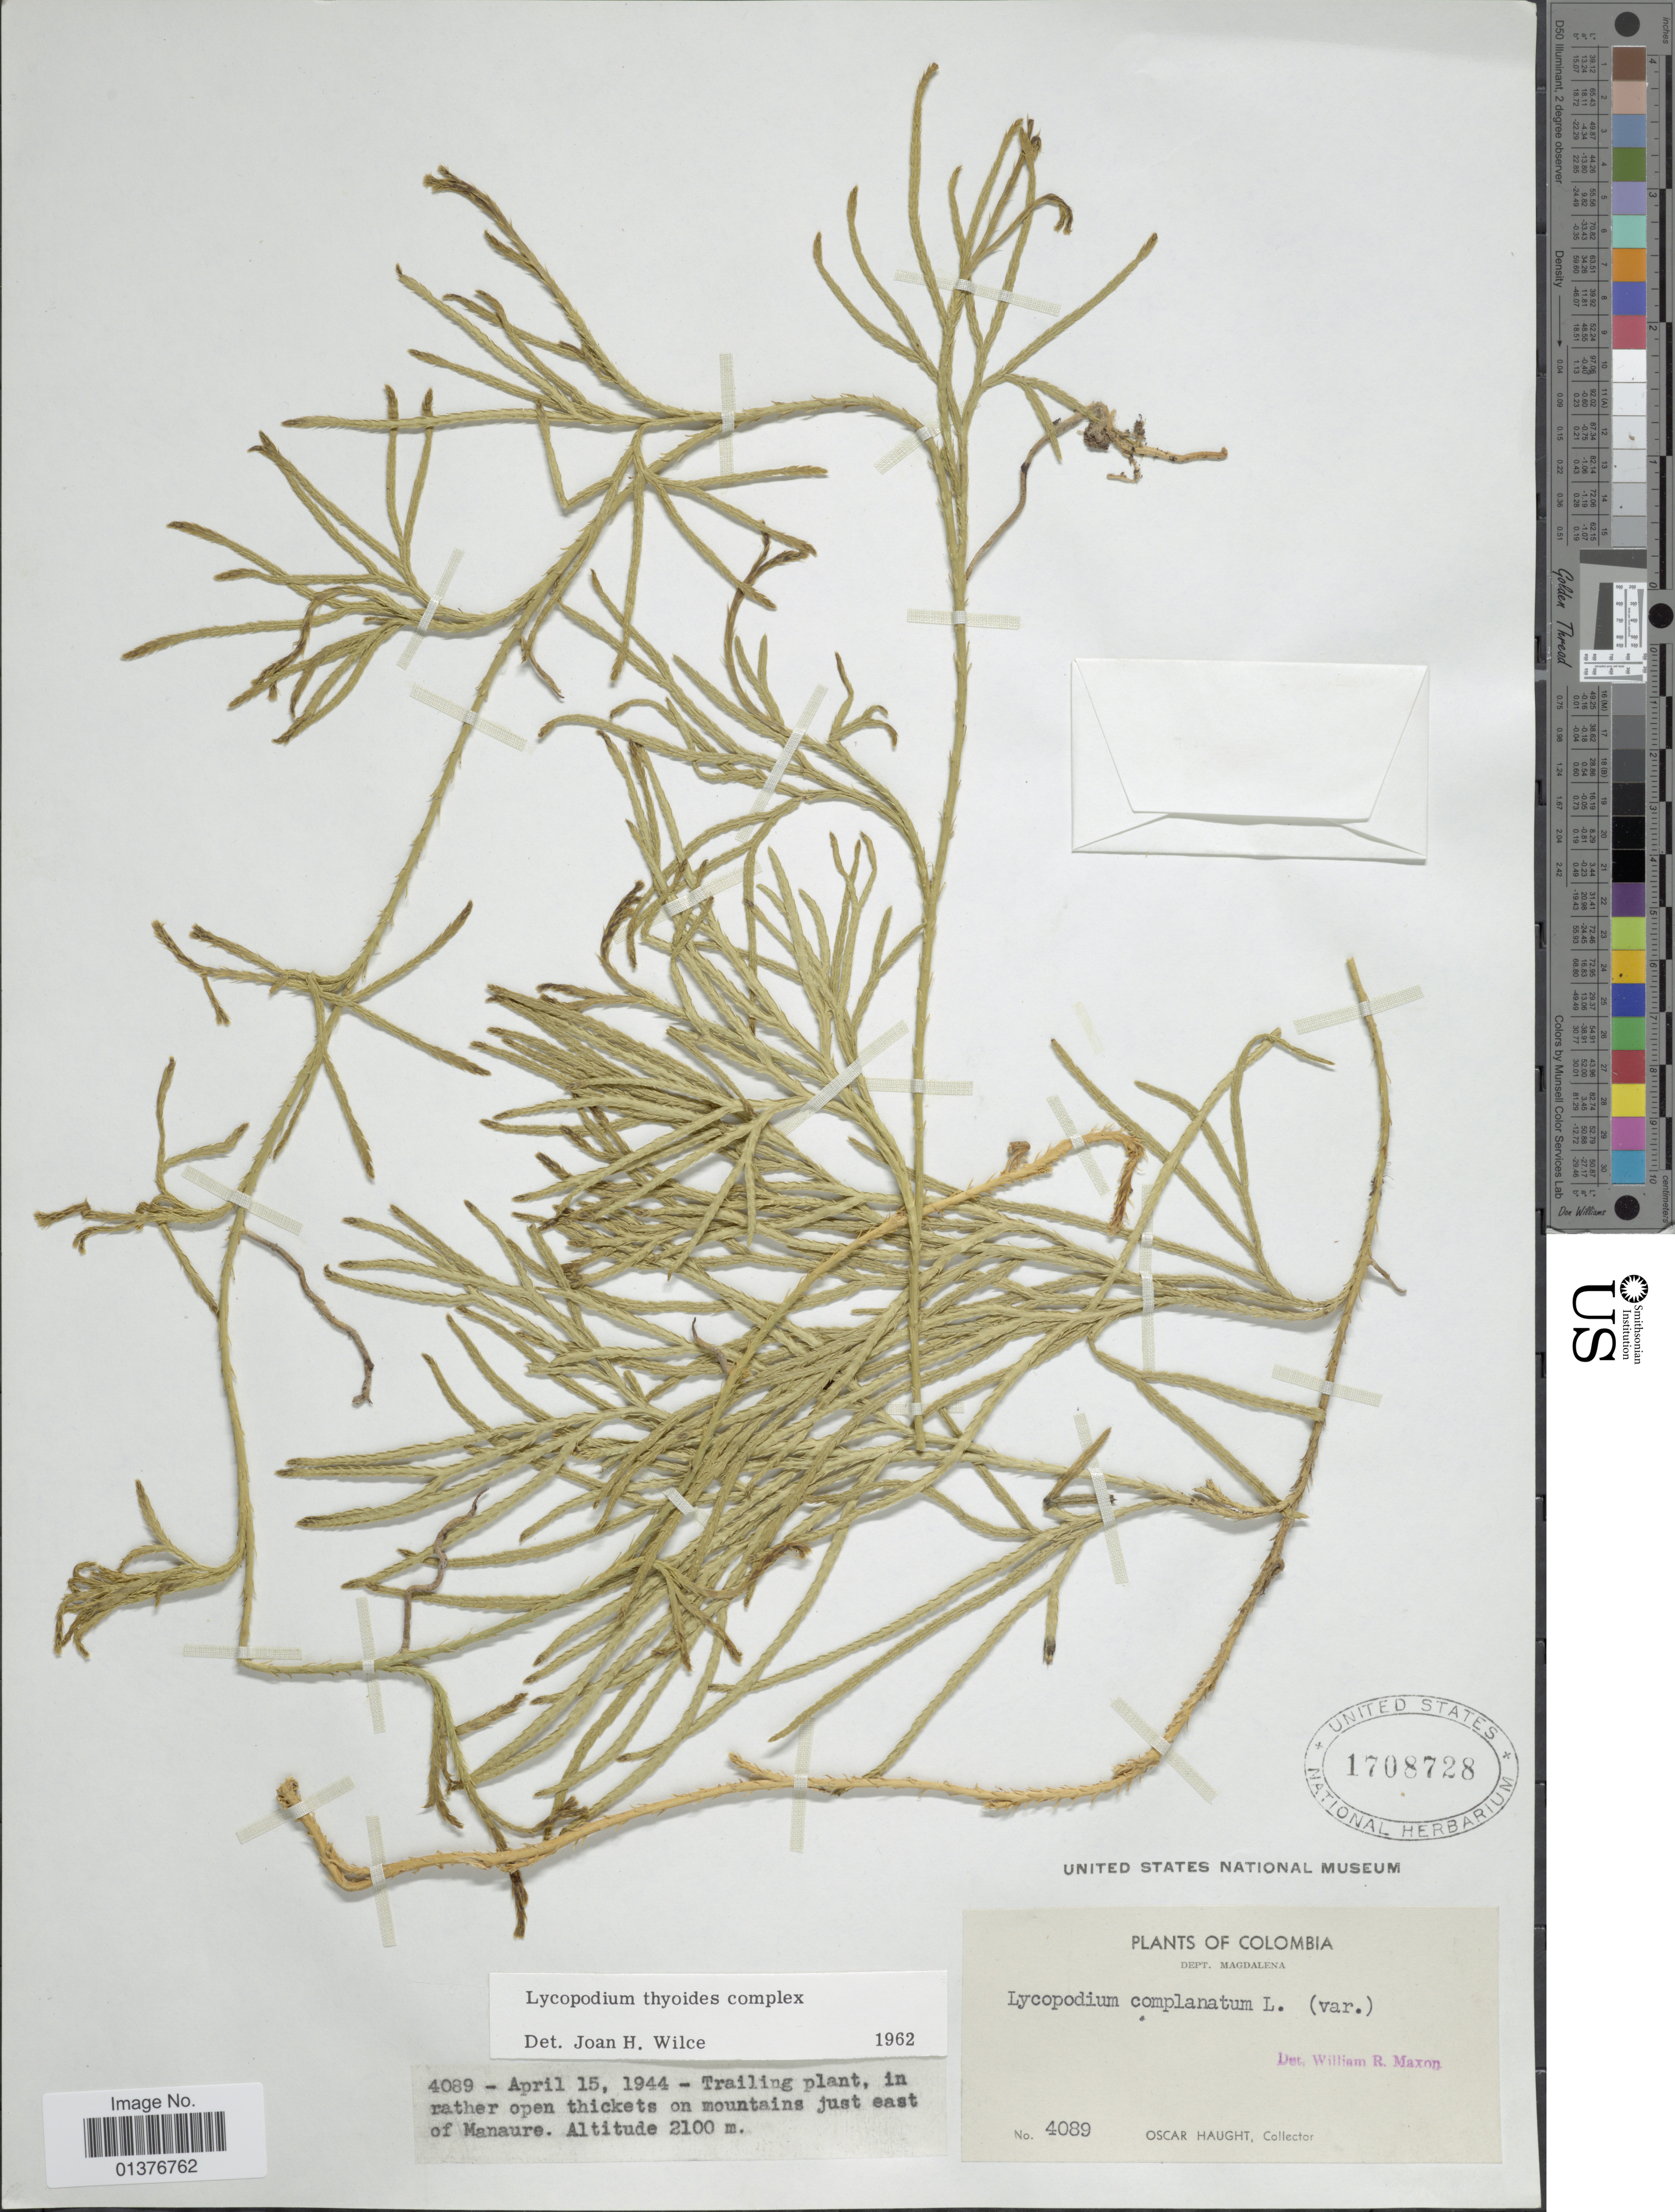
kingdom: Plantae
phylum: Tracheophyta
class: Lycopodiopsida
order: Lycopodiales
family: Lycopodiaceae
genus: Diphasiastrum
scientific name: Diphasiastrum thyoides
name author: (Humb. & Bonpl. ex Willd.) Holub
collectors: O. L. Haught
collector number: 4089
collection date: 1944-04-15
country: Colombia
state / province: Magdalena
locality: Trailing plant, in rather open thickets on mountains just east of Manaure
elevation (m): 2100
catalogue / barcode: US 1708728